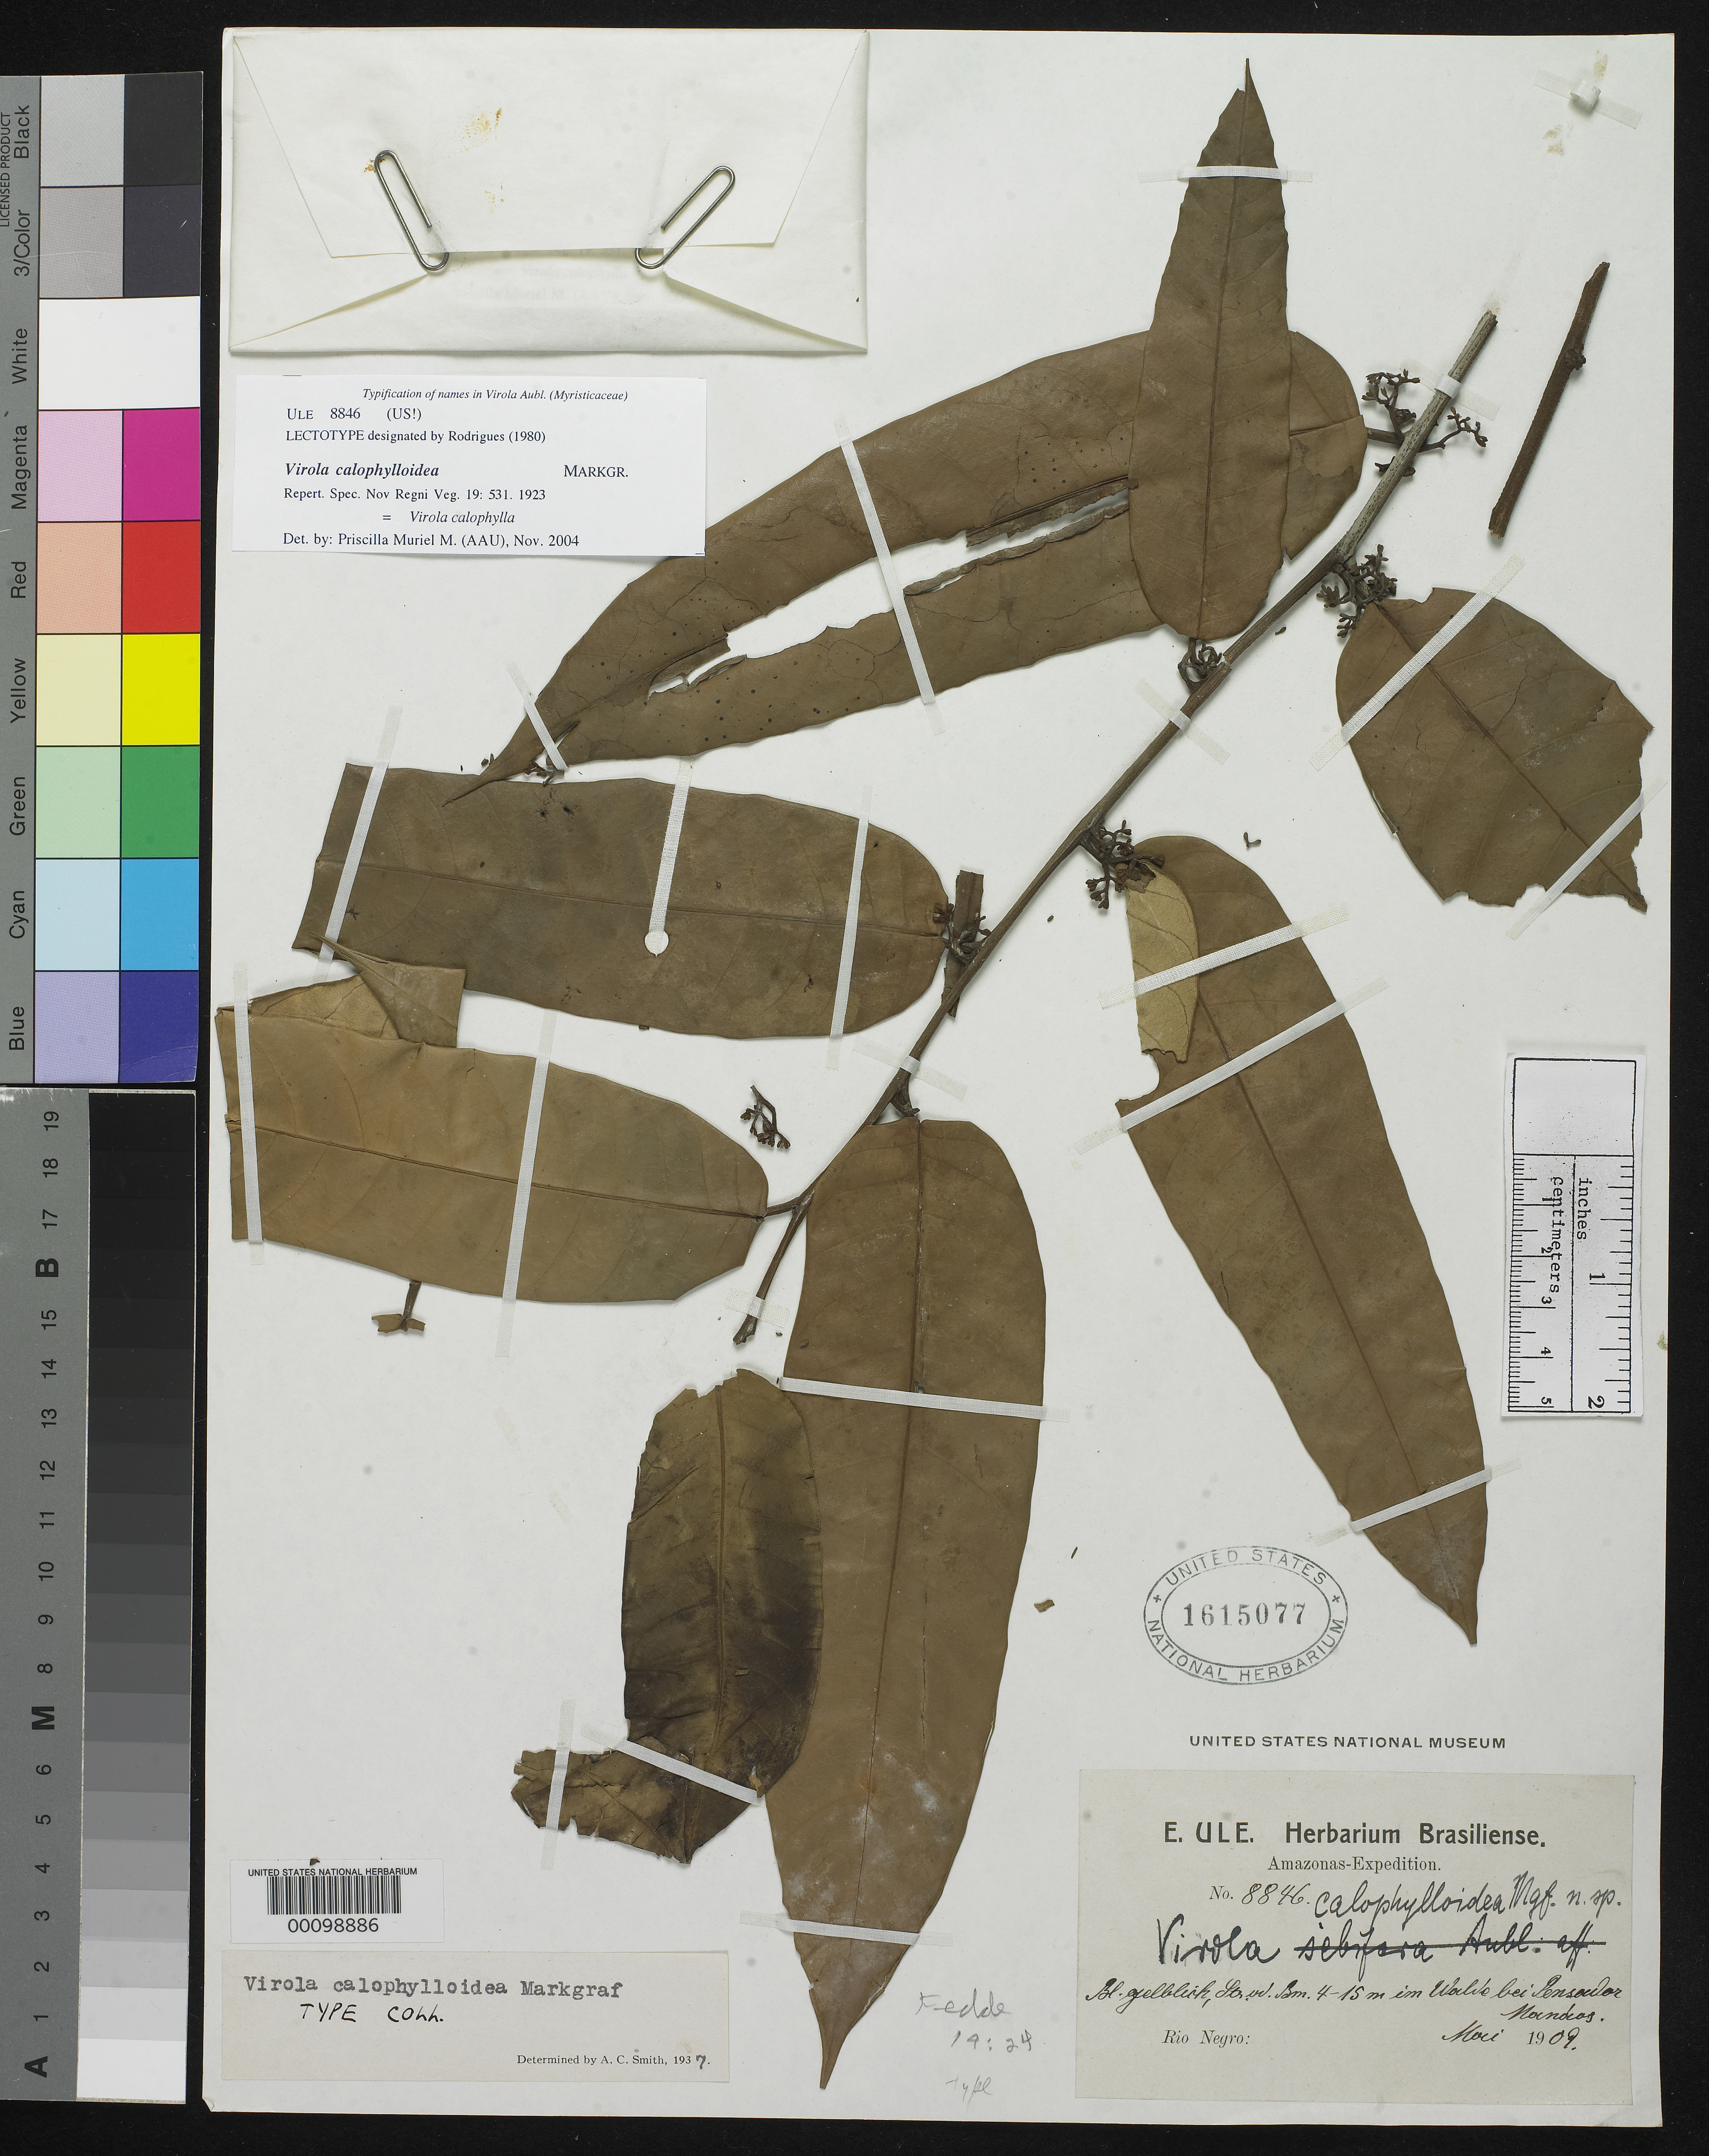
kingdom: Plantae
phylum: Tracheophyta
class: Magnoliopsida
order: Magnoliales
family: Myristicaceae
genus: Virola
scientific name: Virola calophylloidea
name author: Markgr.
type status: Lectotype; Type Collection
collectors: E. H. Ule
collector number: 8846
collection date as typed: May 1910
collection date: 1910-05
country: Brazil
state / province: Amazonas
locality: Manaus, Pensodor.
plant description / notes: Holotype (B) destroyed.; Collection date May 1909 acc. to protologue?? 1910 on specimen.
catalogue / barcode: US 1615077